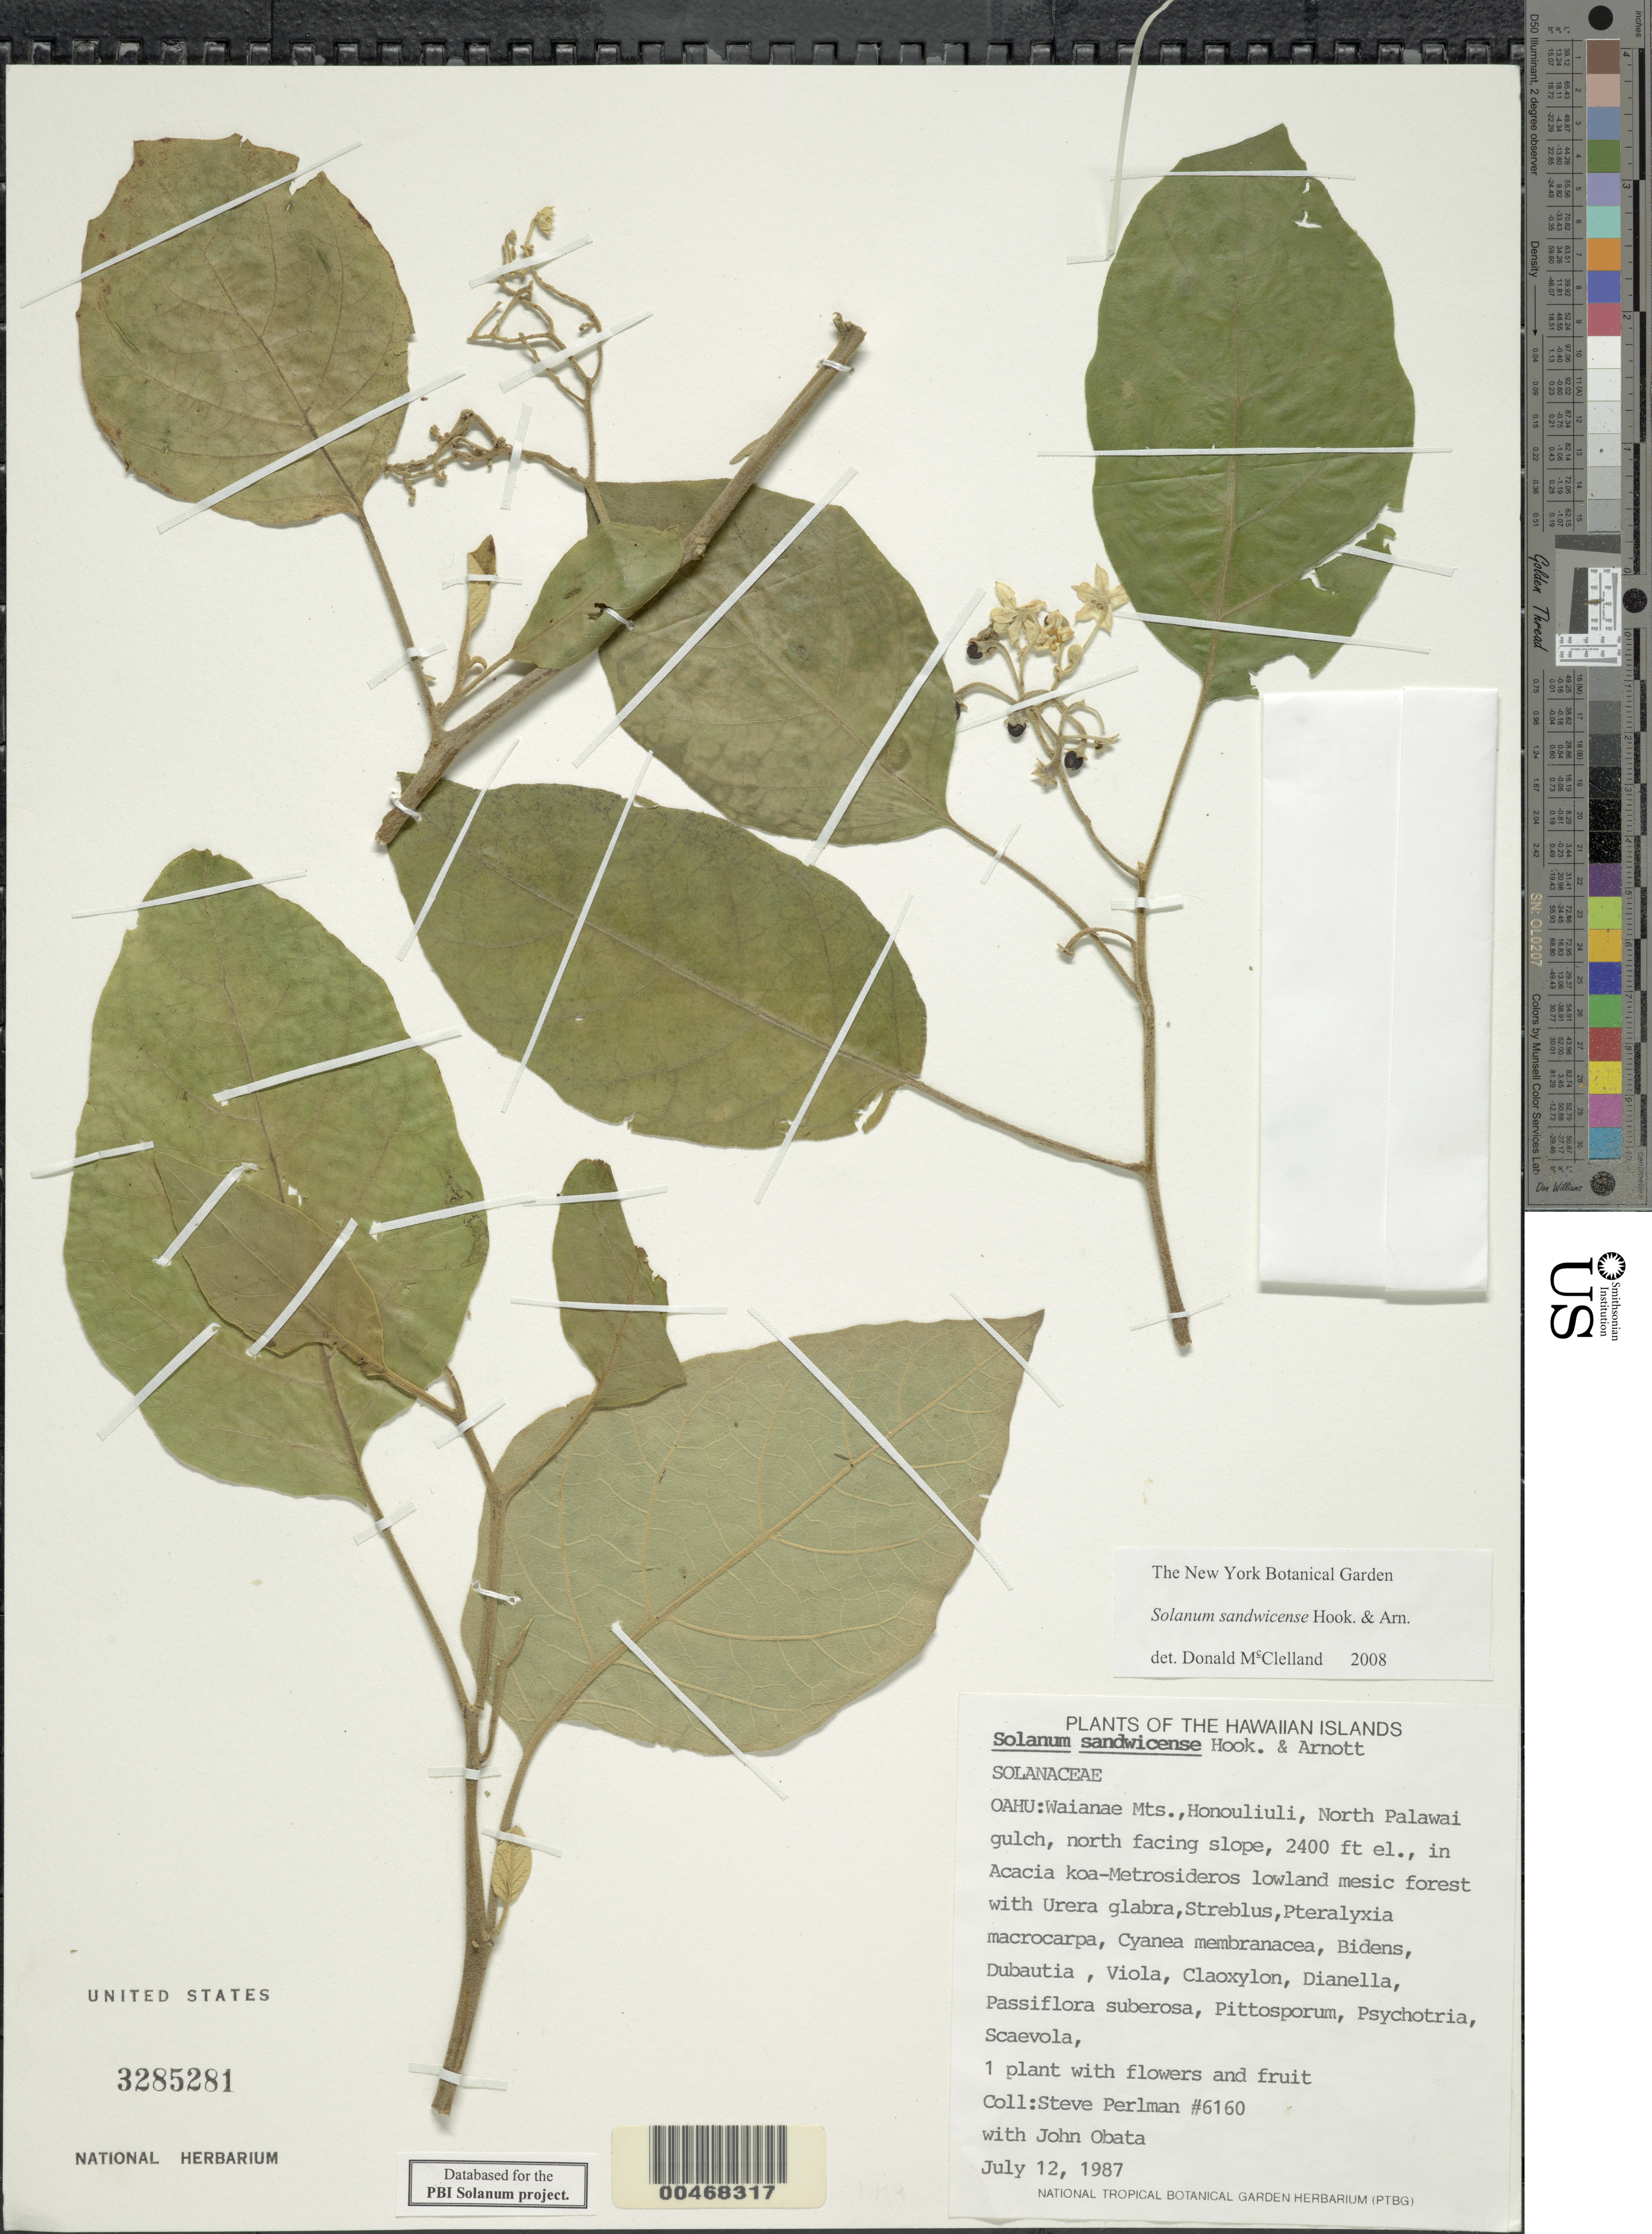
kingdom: Plantae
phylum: Tracheophyta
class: Magnoliopsida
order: Solanales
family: Solanaceae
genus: Solanum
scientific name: Solanum sandwicense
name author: Hook. & Arn.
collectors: S. P. Perlman & J. Obata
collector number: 6160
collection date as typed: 12 Jul 1987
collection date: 1987-07-12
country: United States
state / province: Hawaii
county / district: Honolulu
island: Oahu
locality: Waianae Mts., Honouliuli, N Palawai gulch, N facing slope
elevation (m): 732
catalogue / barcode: US 3285281